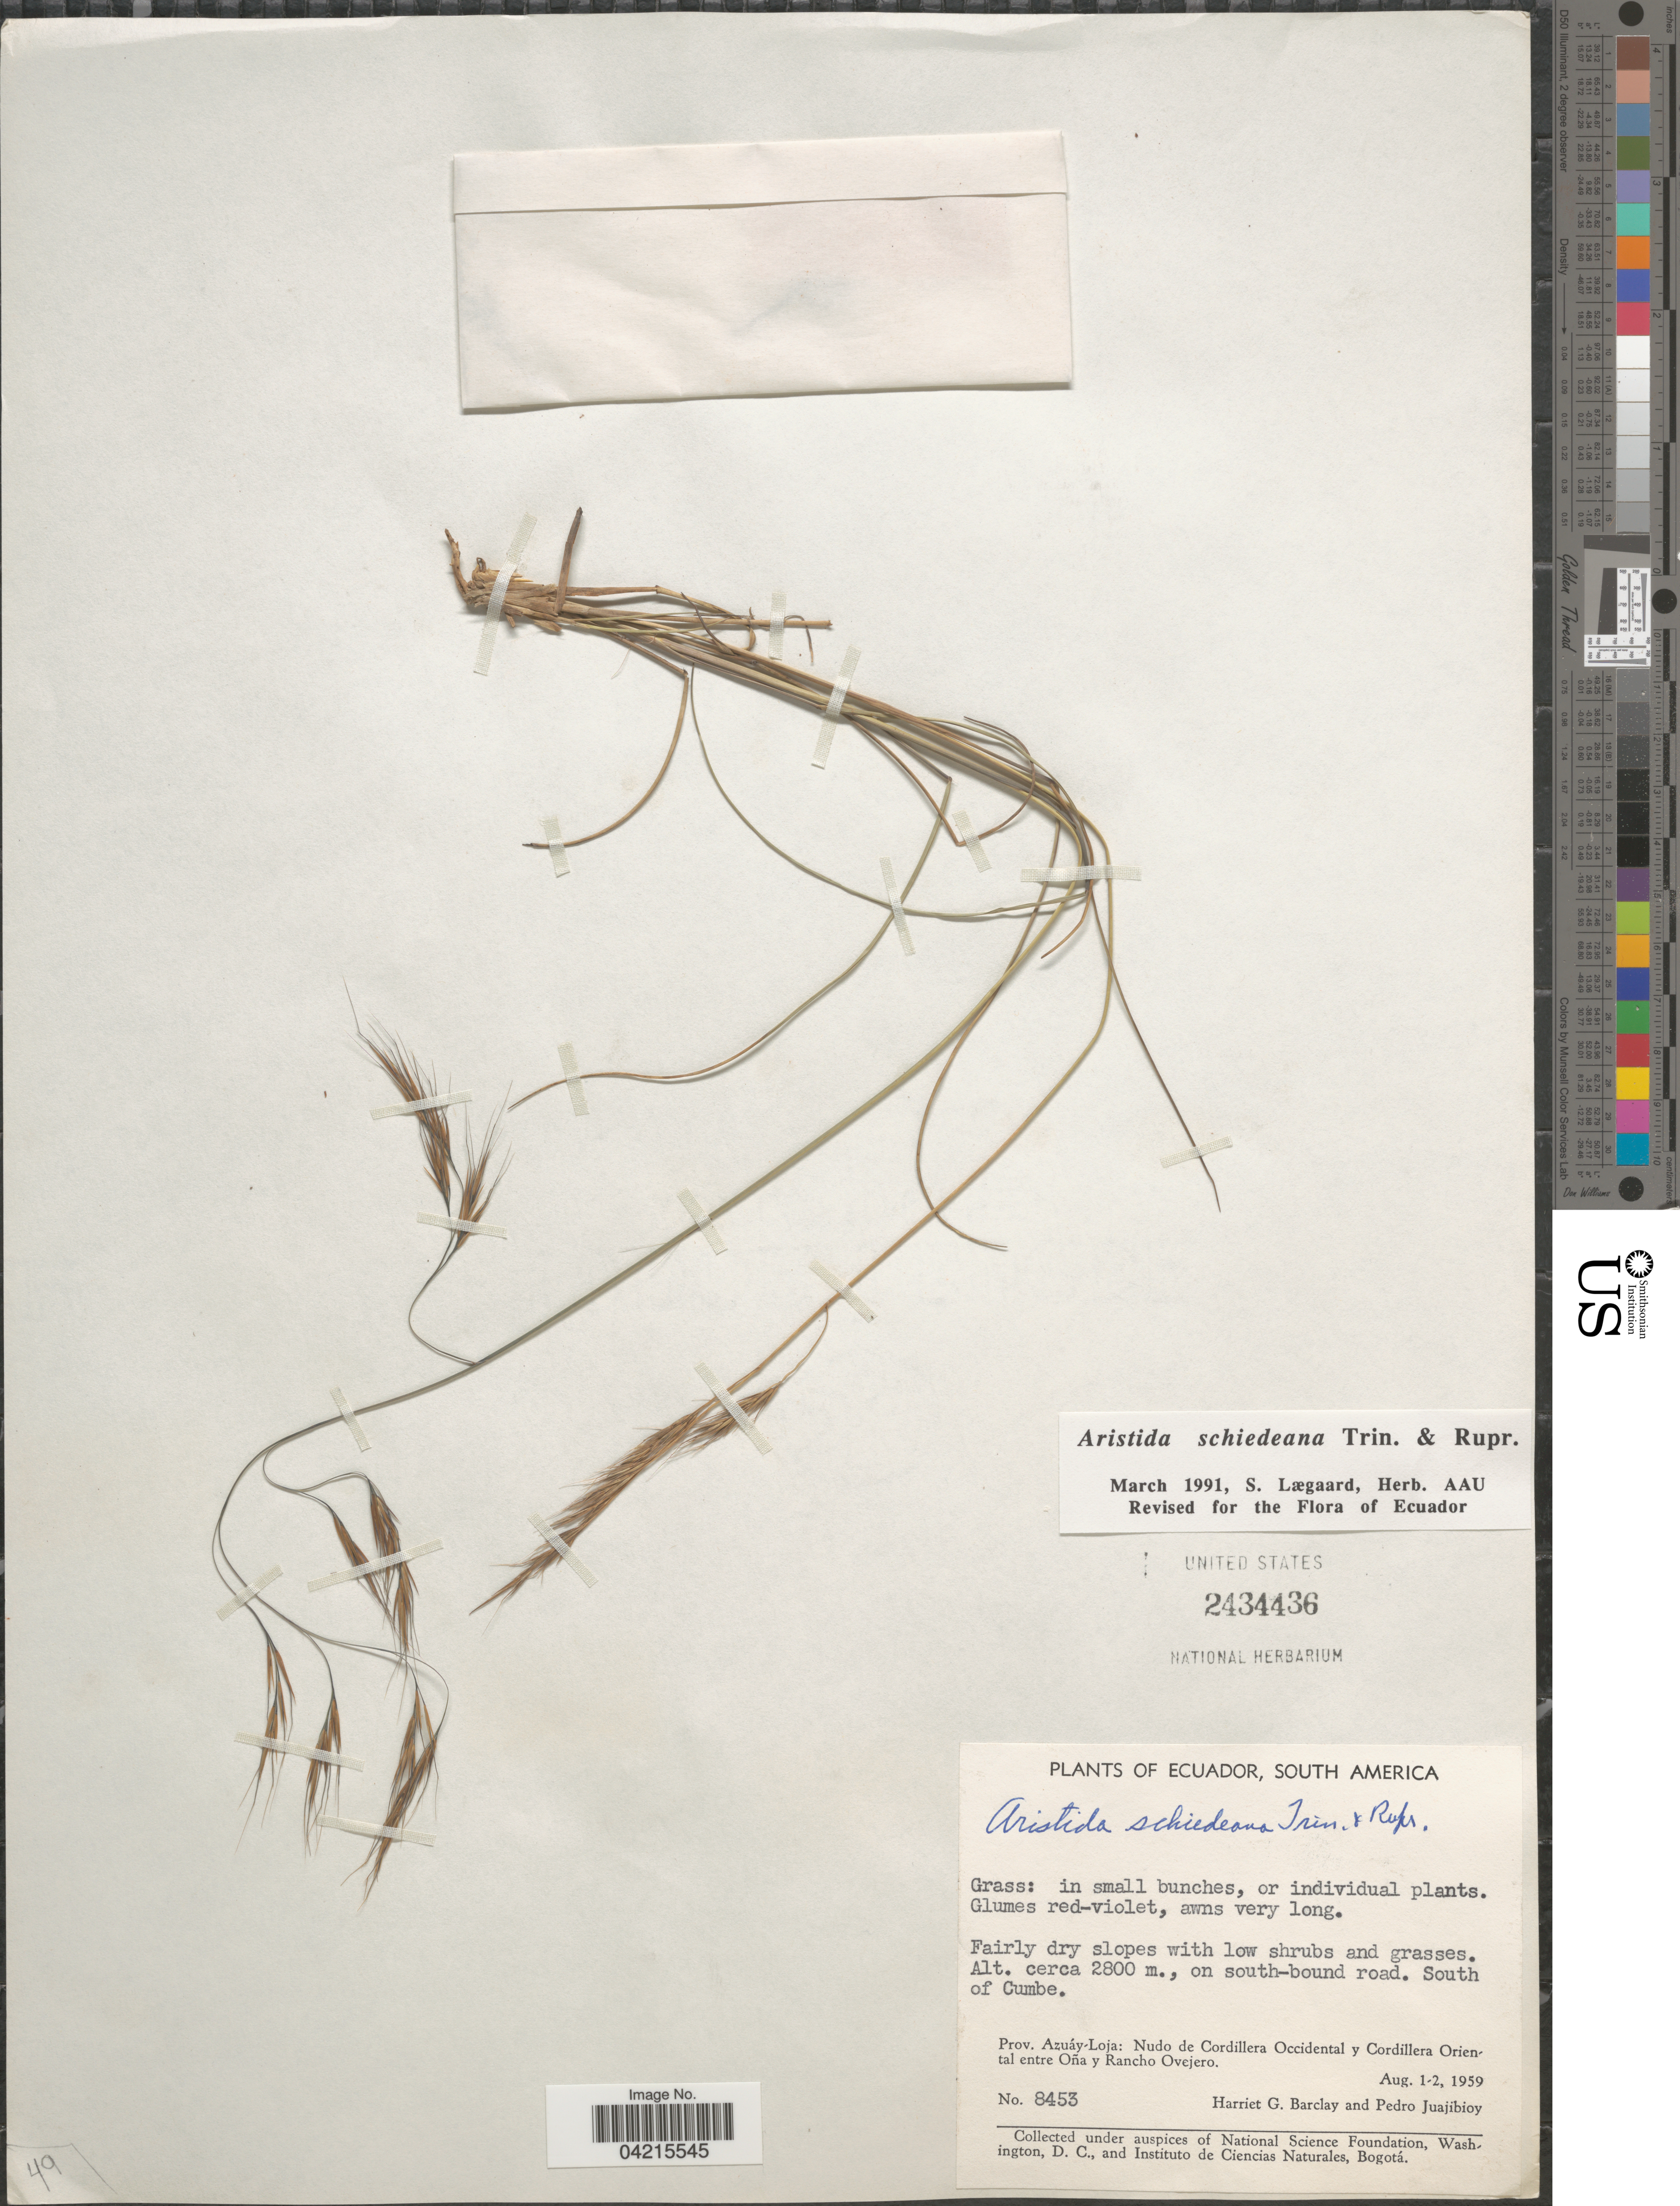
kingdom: Plantae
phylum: Tracheophyta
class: Liliopsida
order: Poales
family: Poaceae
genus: Aristida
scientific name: Aristida schiedeana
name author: Trin. & Rupr.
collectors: H. G. Barclay & P. Juajibioy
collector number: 8453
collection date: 1959-08-01/1959-08-02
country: Ecuador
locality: On south-bound road. South of Cumbe. Prov. Azuáy-Loja: Nudo de Cordillera Occidental y Cordillera Oriental entre Oña y Rancho Ovejero.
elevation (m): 2800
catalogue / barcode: US 2434436